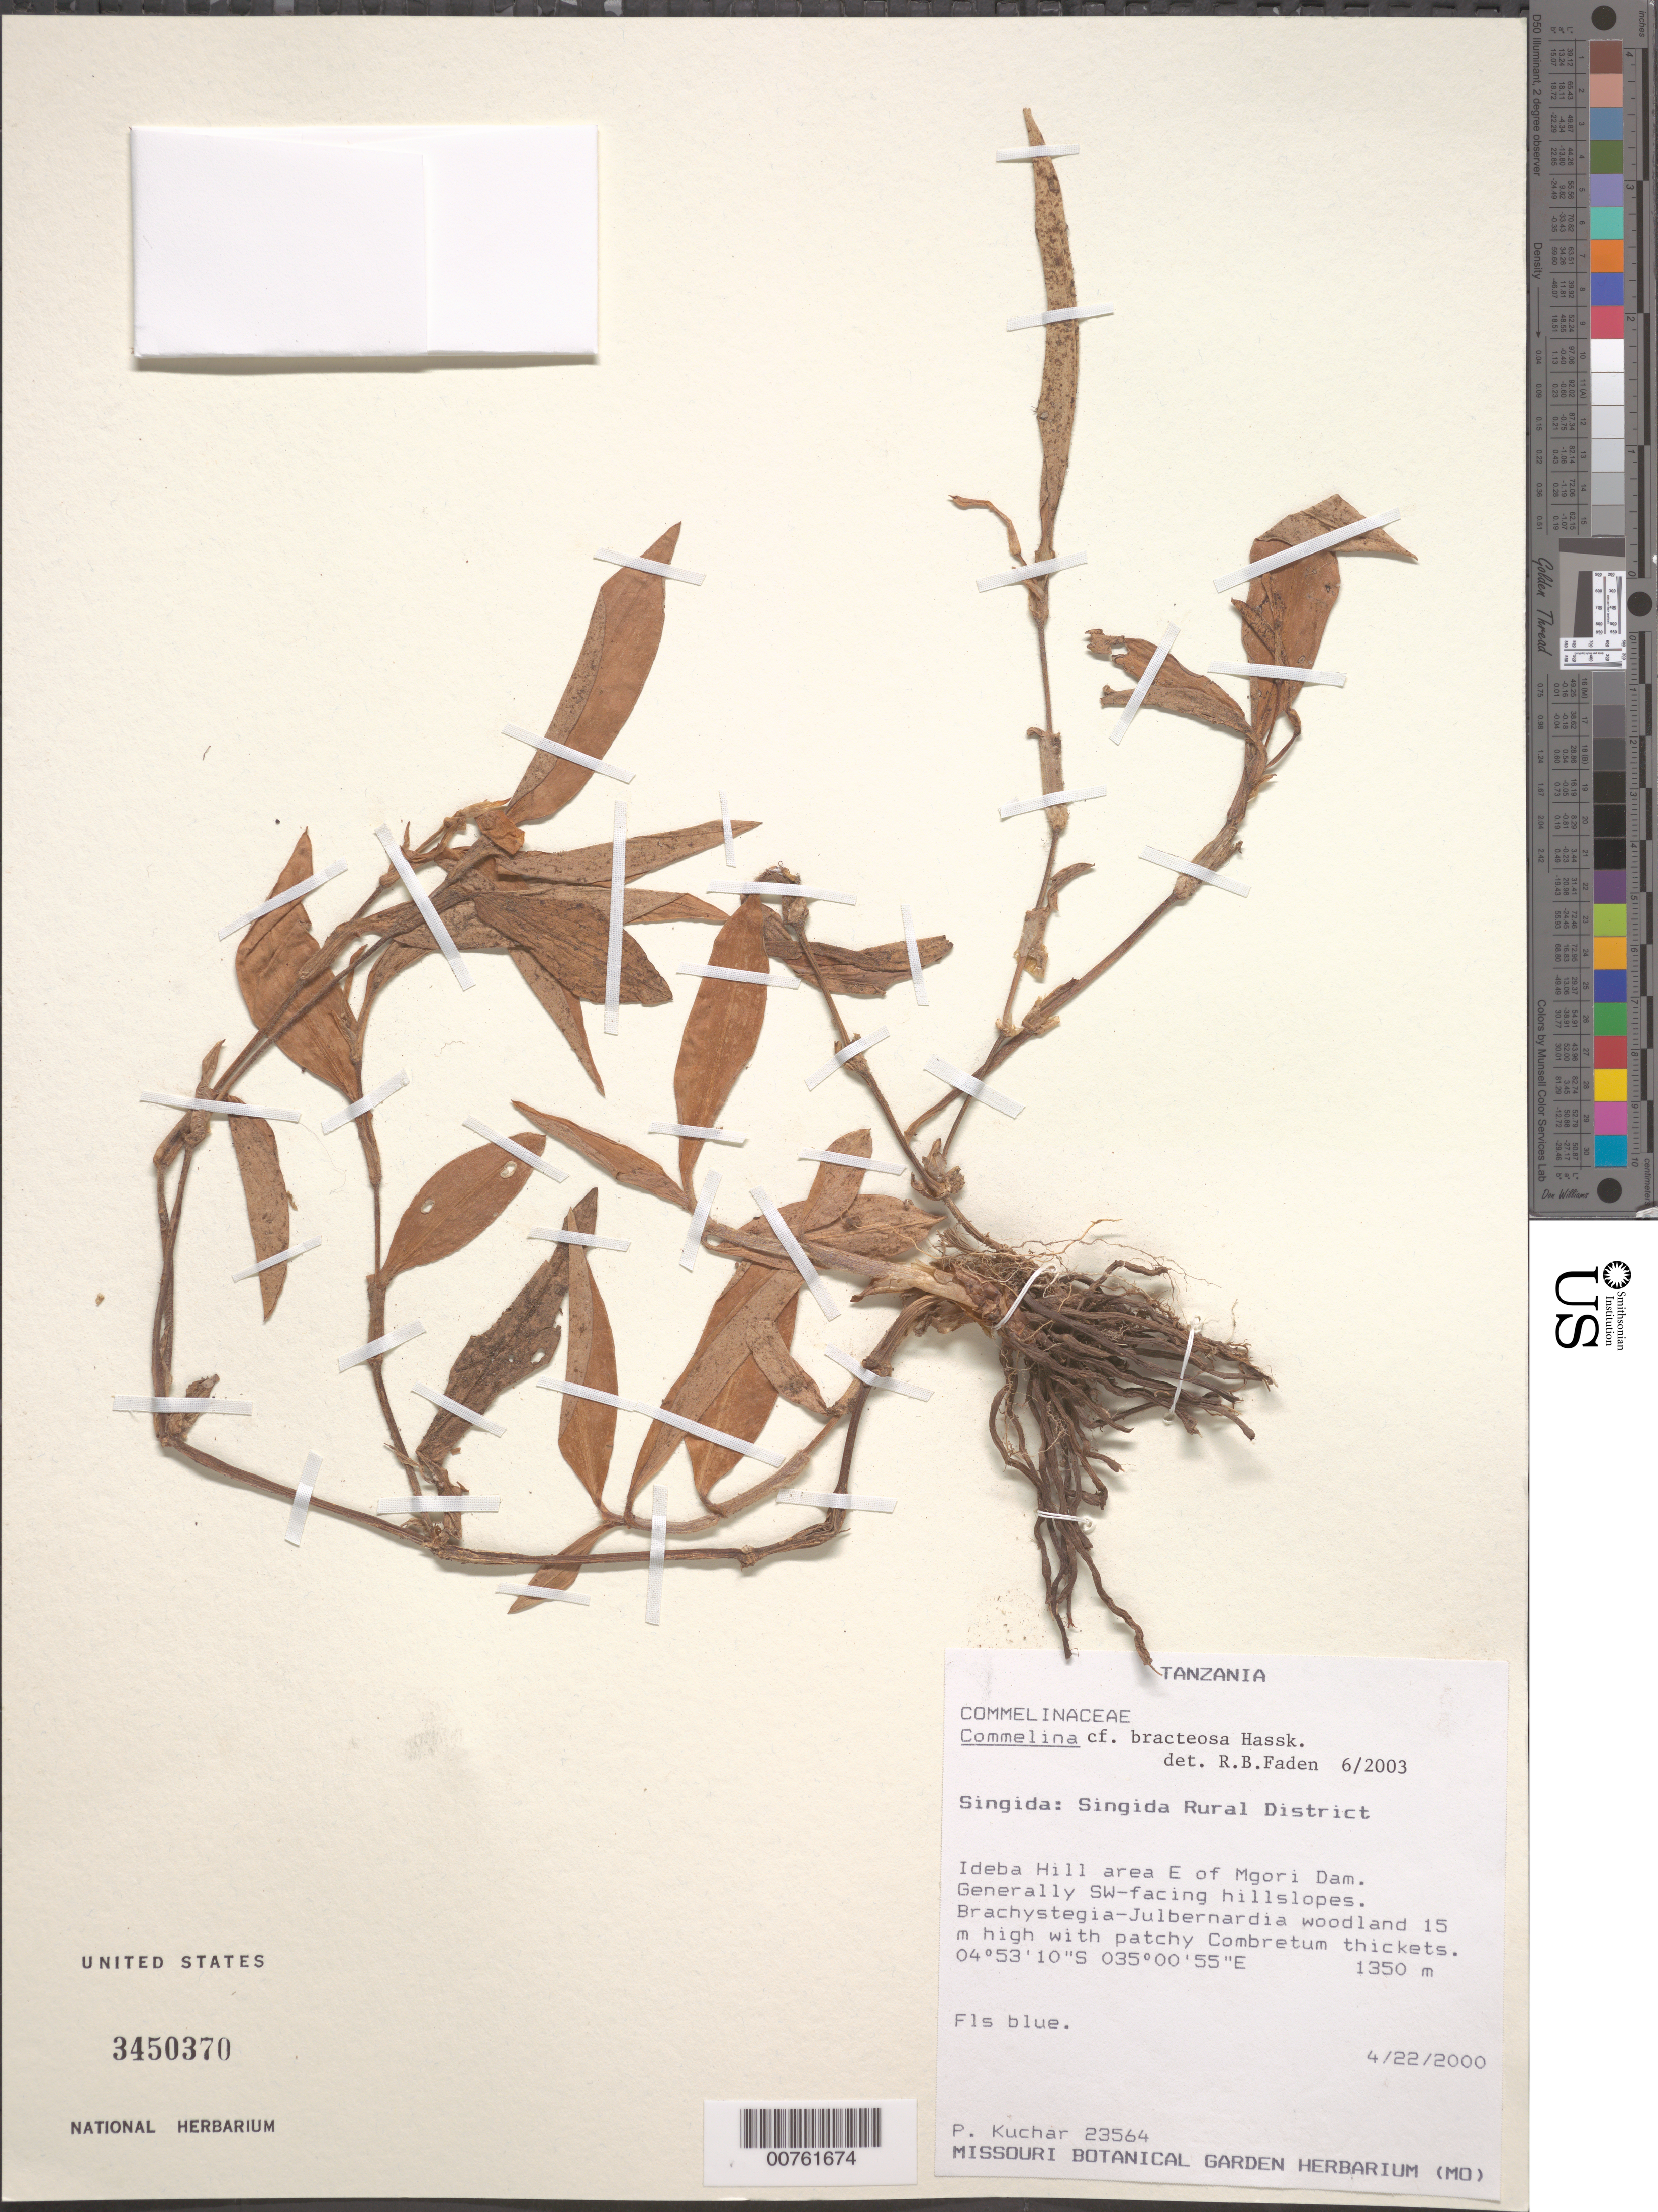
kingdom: Plantae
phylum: Tracheophyta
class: Liliopsida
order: Commelinales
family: Commelinaceae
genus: Commelina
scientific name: Commelina bracteosa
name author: Hassk.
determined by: Faden, Robert B., (US), Smithsonian Institution - National Museum of Natural History (UNITED STATES)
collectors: P. Kuchar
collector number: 23564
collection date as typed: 22 Apr 2000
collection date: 2000-04-22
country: Tanzania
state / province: Singida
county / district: Singida Rural District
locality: Ideba Hill area E of Mgori Dam.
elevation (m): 1350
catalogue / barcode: US 3450370